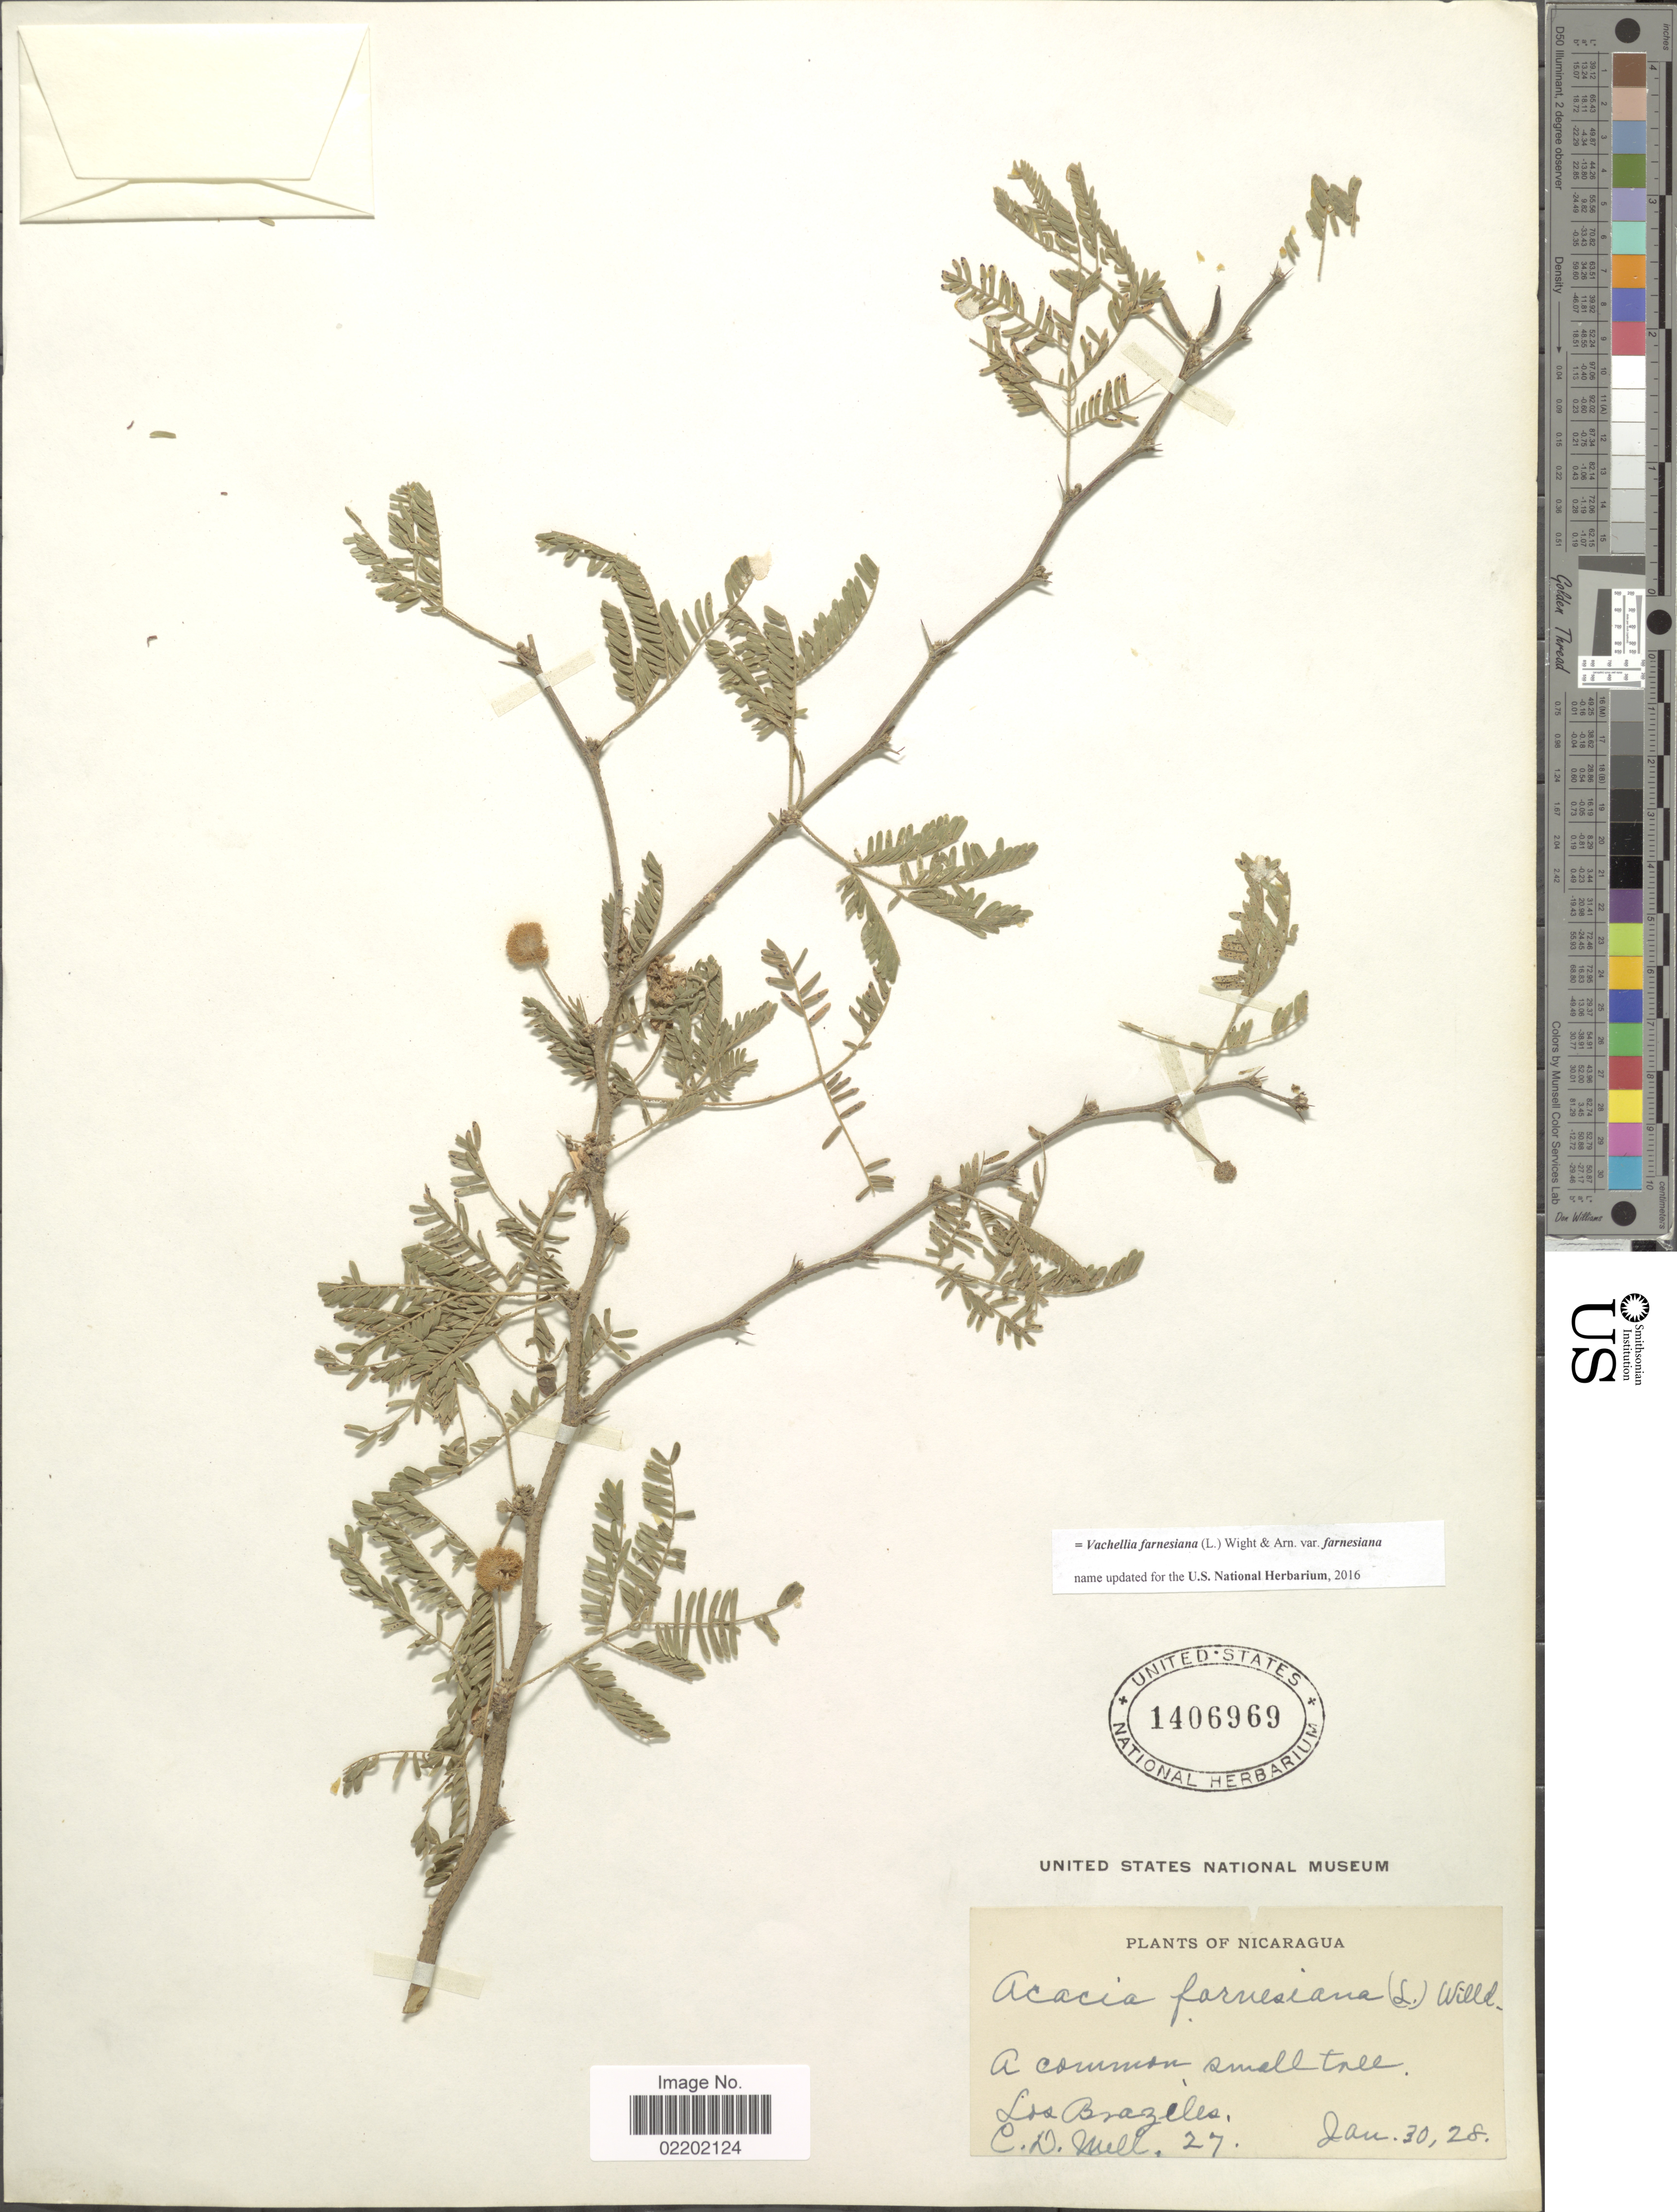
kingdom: Plantae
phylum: Tracheophyta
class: Magnoliopsida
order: Fabales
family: Fabaceae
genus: Vachellia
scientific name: Vachellia farnesiana var. farnesiana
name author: (L.) Wight & Arn.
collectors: C. D. Mell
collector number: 27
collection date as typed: Transcribed d/m/y: 30/1/28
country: Nicaragua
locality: Los Brazeles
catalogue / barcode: US 1406969